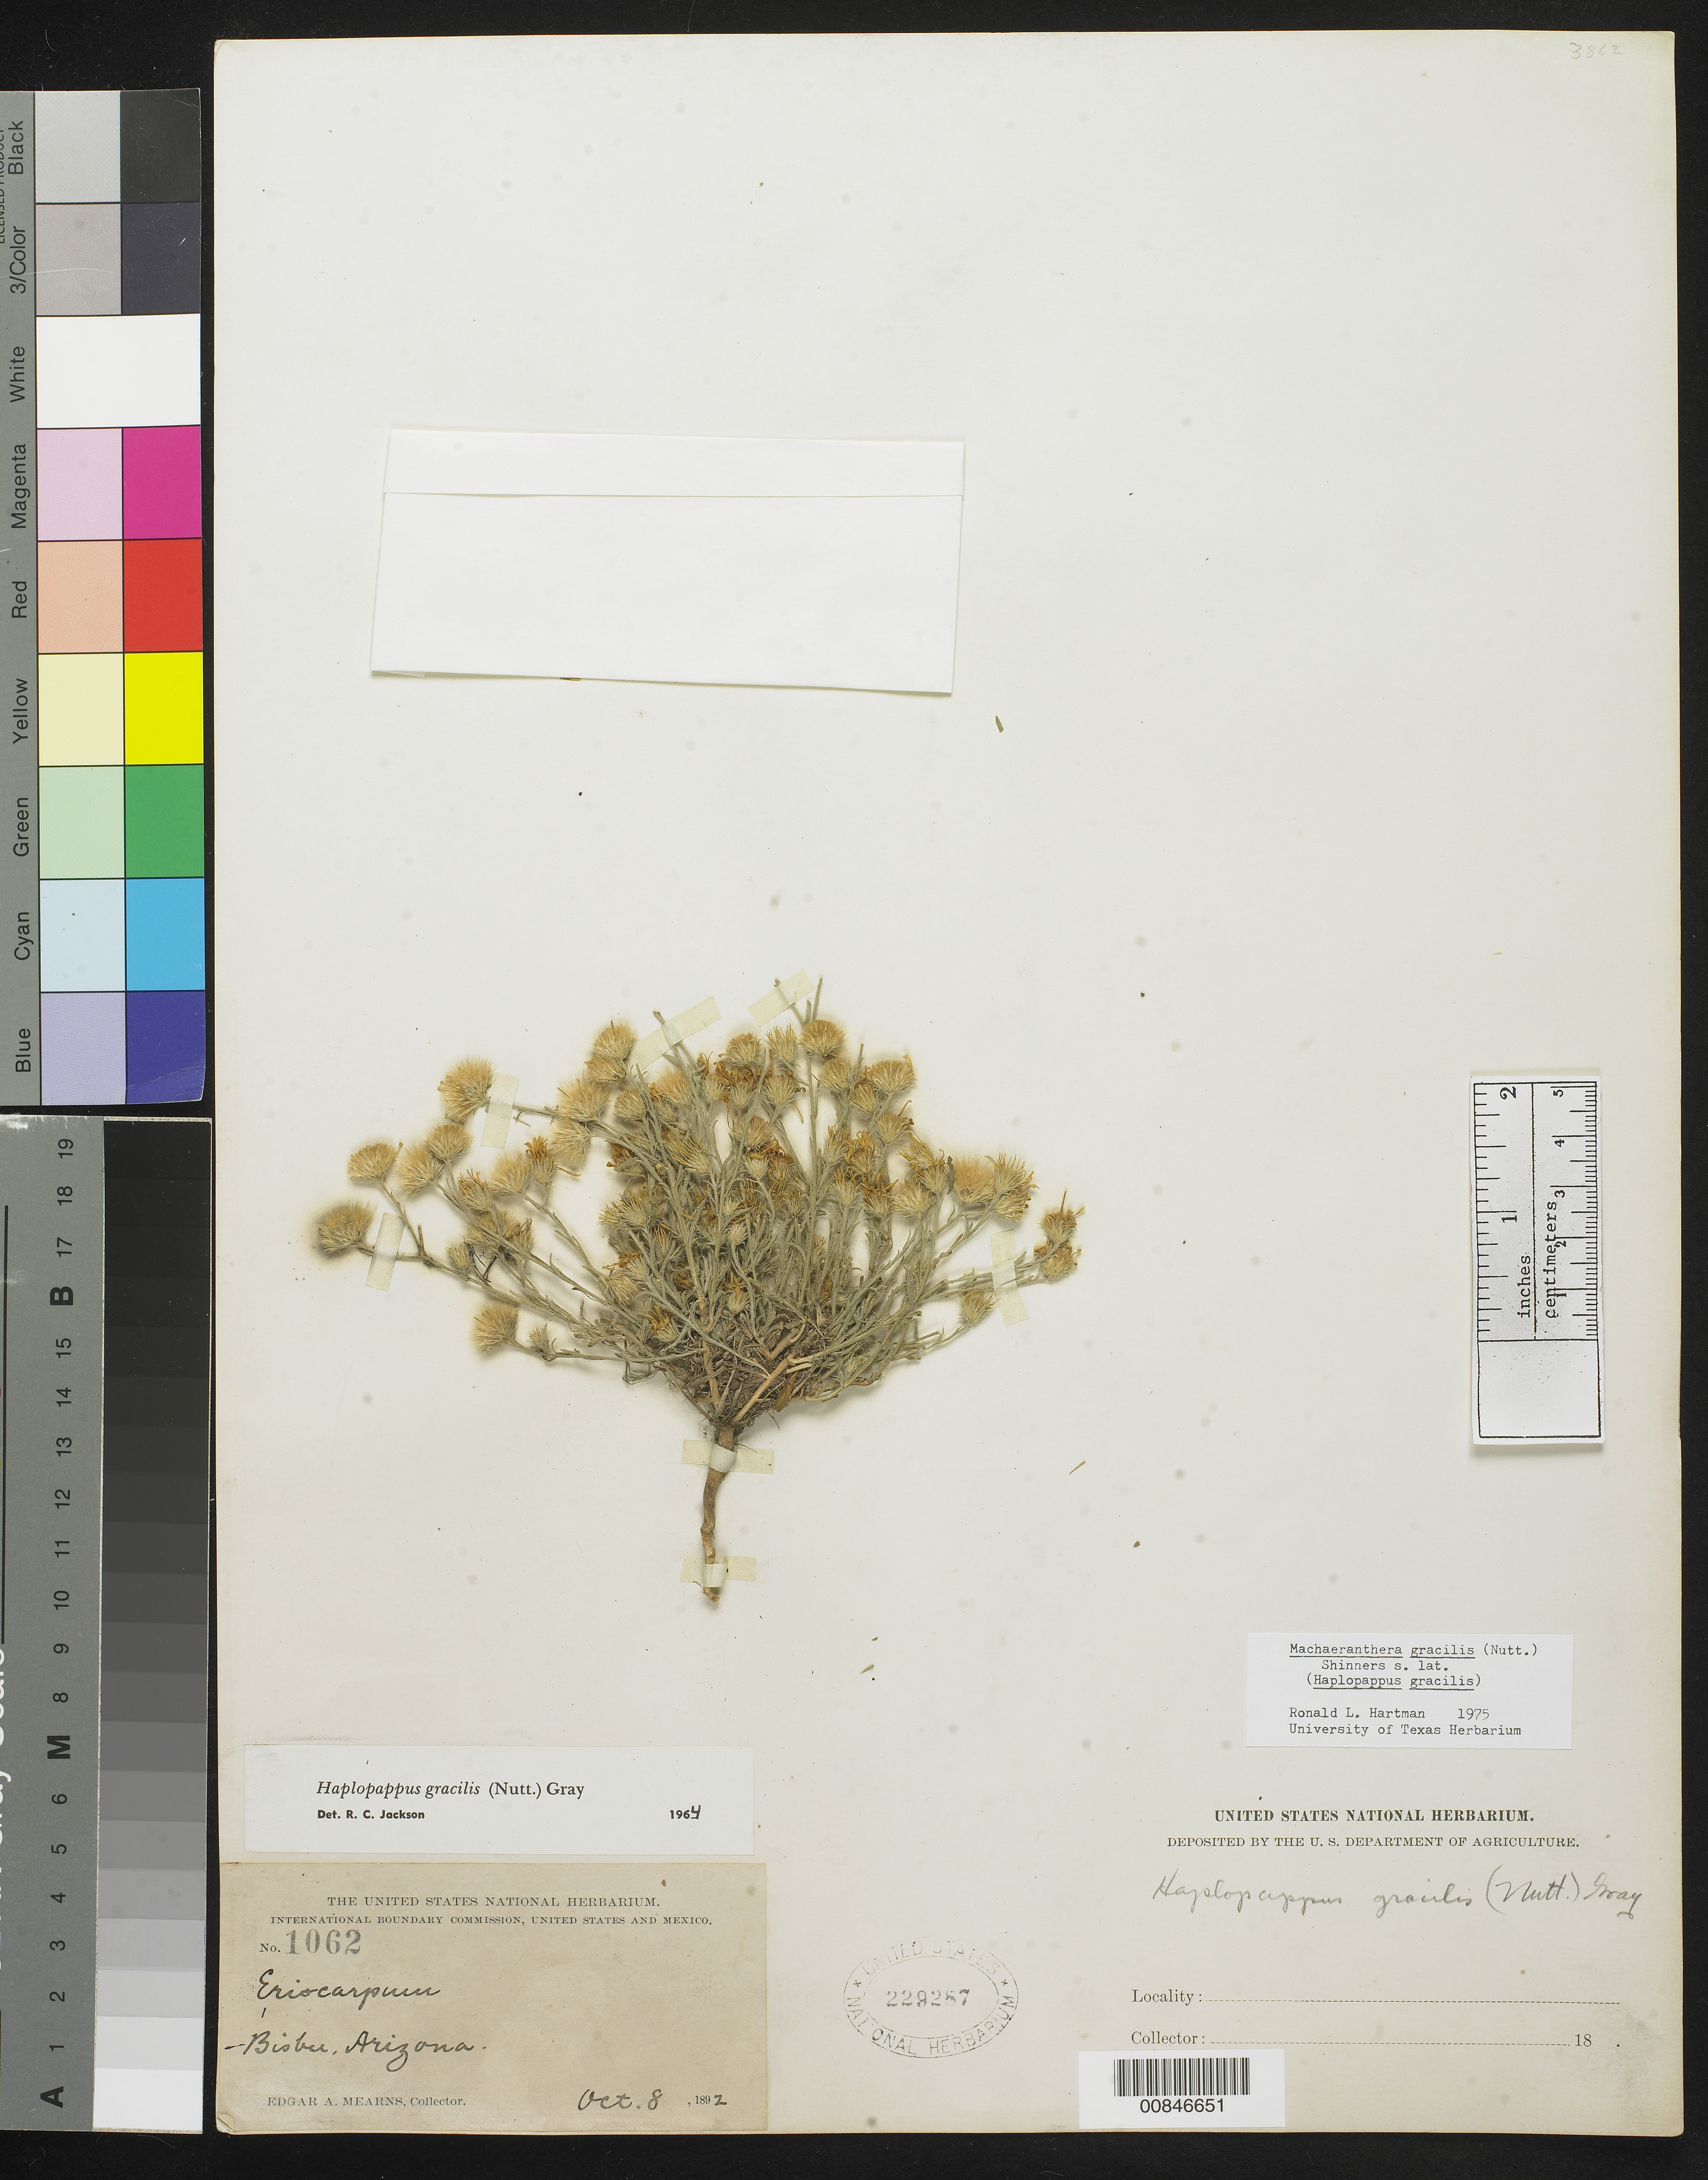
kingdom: Plantae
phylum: Tracheophyta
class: Magnoliopsida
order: Asterales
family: Asteraceae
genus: Machaeranthera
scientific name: Machaeranthera gracilis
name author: (Nutt.) Shinners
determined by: Hartman, R. L.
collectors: E. A. Mearns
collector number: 1062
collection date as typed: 08 Oct 1892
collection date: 1892-10-08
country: United States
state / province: Arizona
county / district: Cochise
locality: Bisbee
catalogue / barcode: US 229287